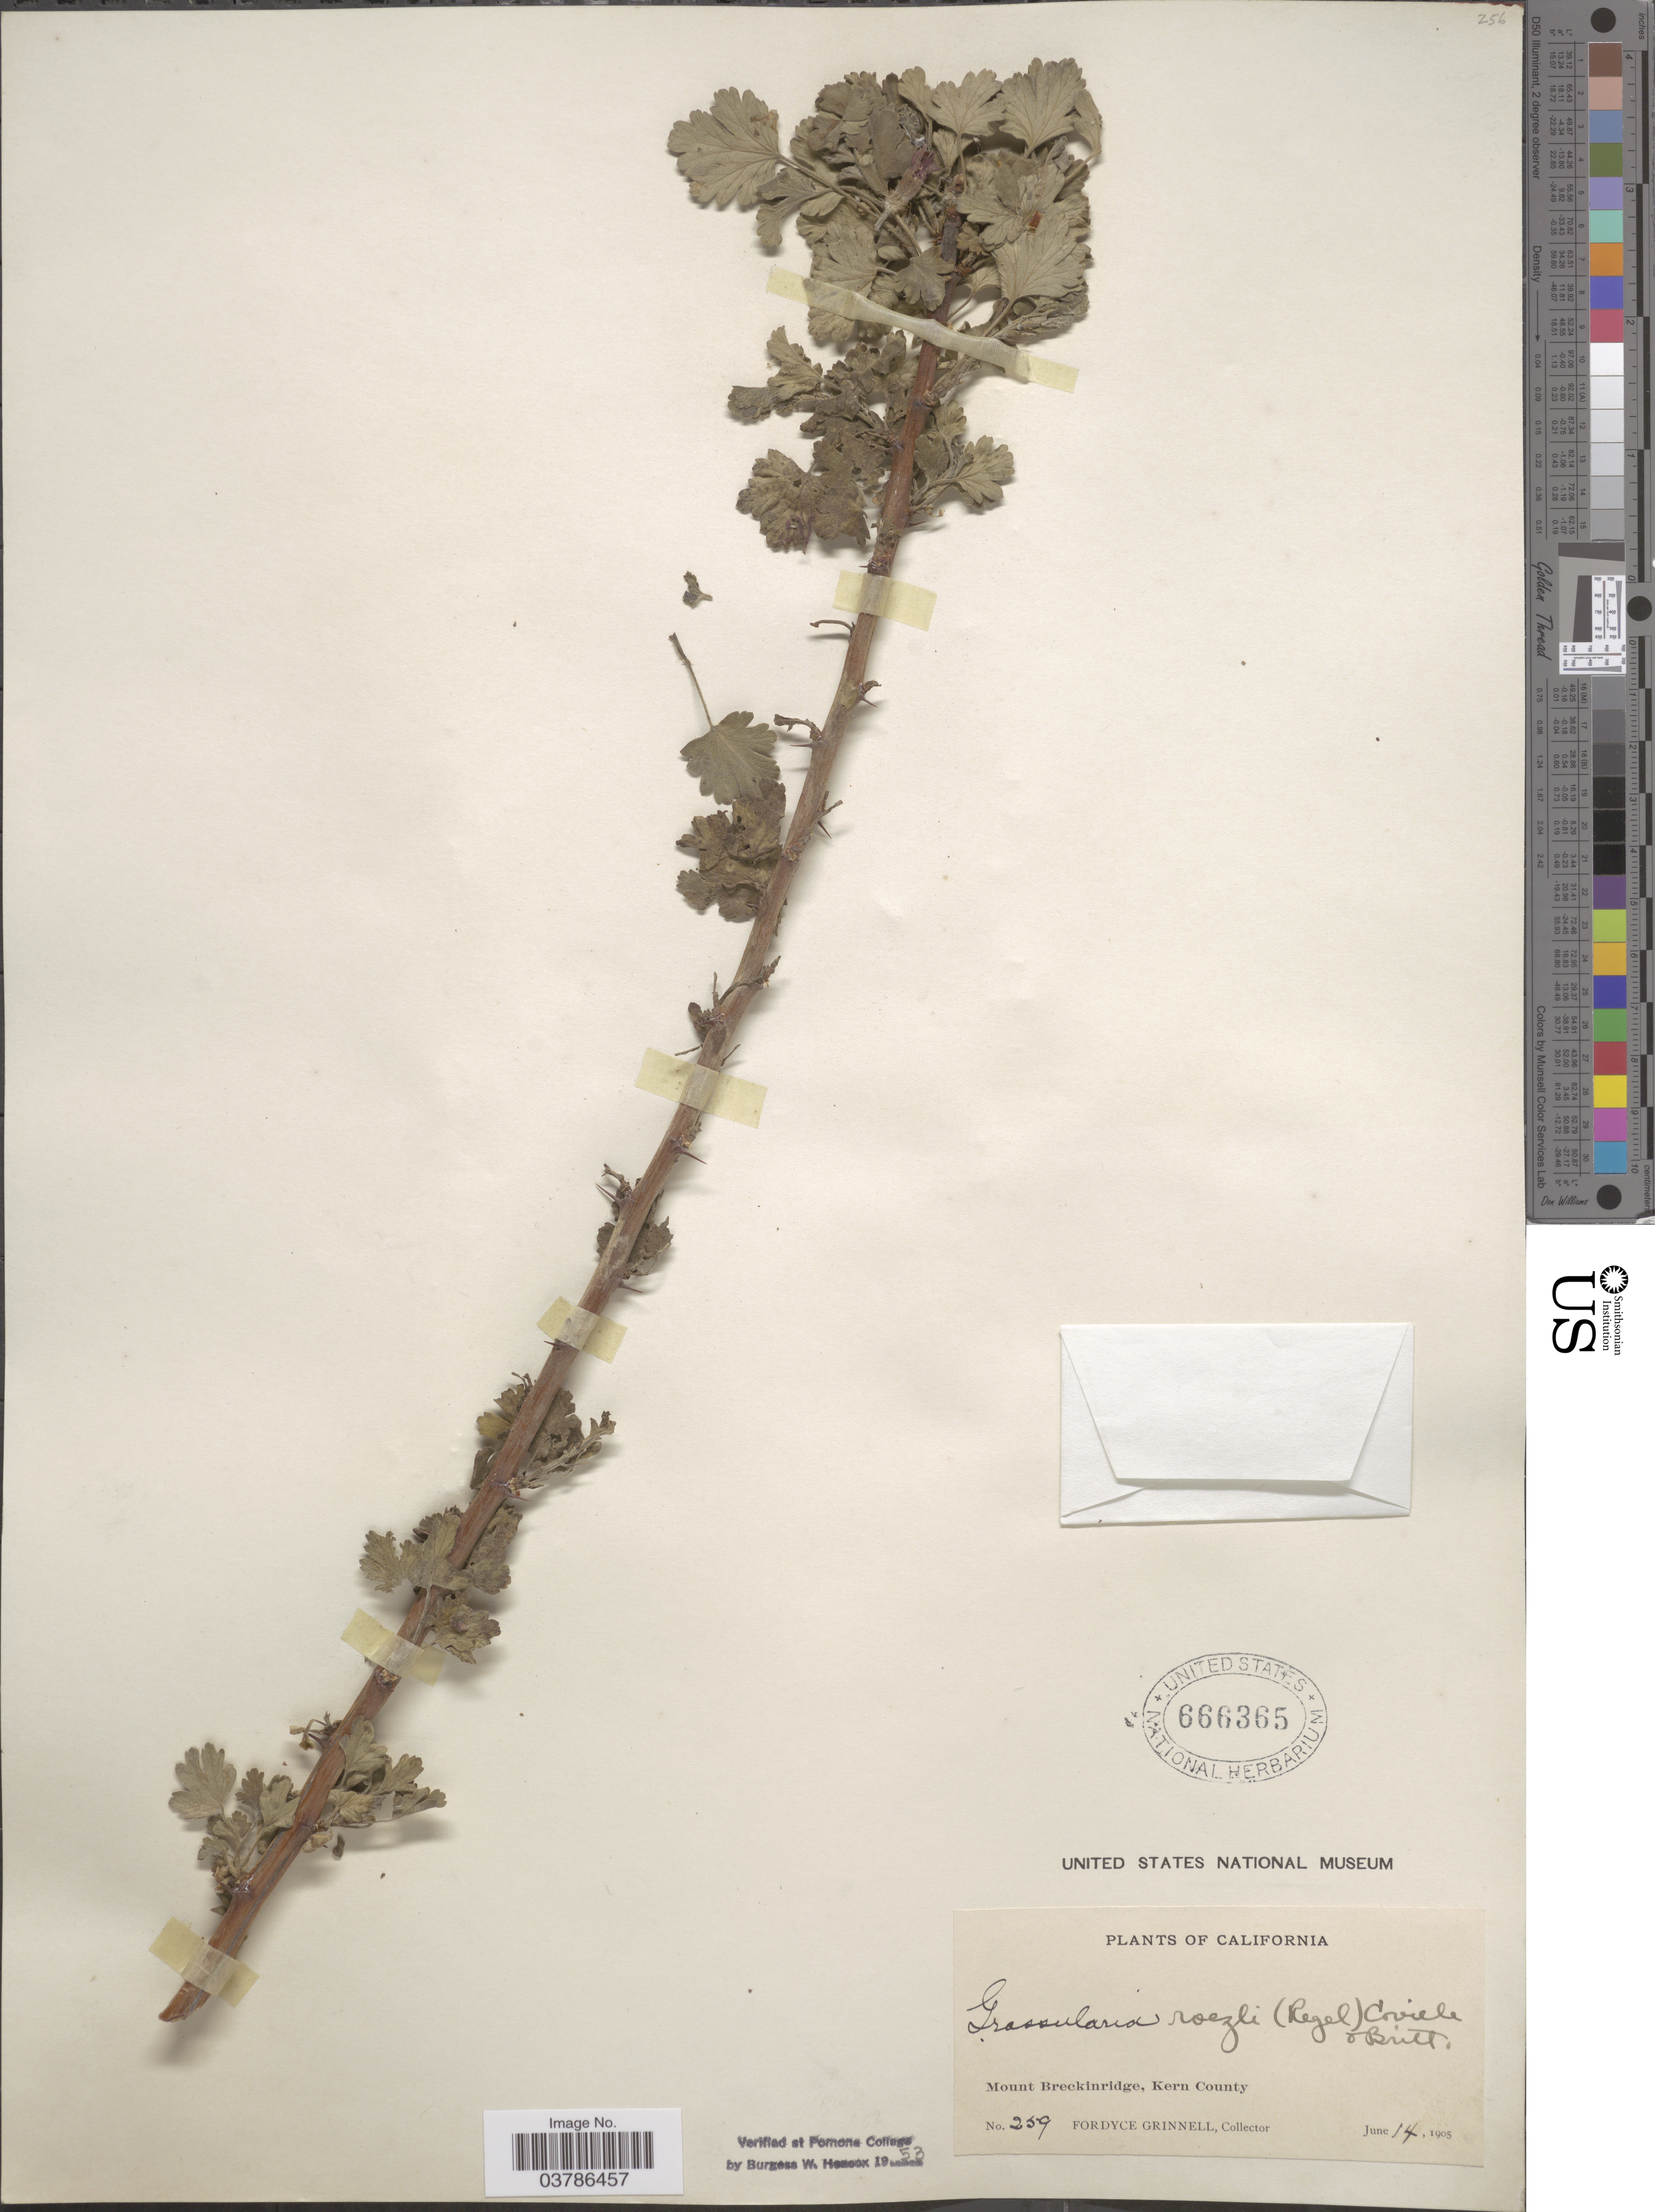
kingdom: Plantae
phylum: Tracheophyta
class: Magnoliopsida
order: Saxifragales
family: Grossulariaceae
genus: Ribes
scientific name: Ribes roezlii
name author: Regel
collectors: F. Grinnell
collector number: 259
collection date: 1905-06-14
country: United States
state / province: California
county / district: Kern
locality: Mount Breckinridge, Kern County.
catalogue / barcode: US 666365